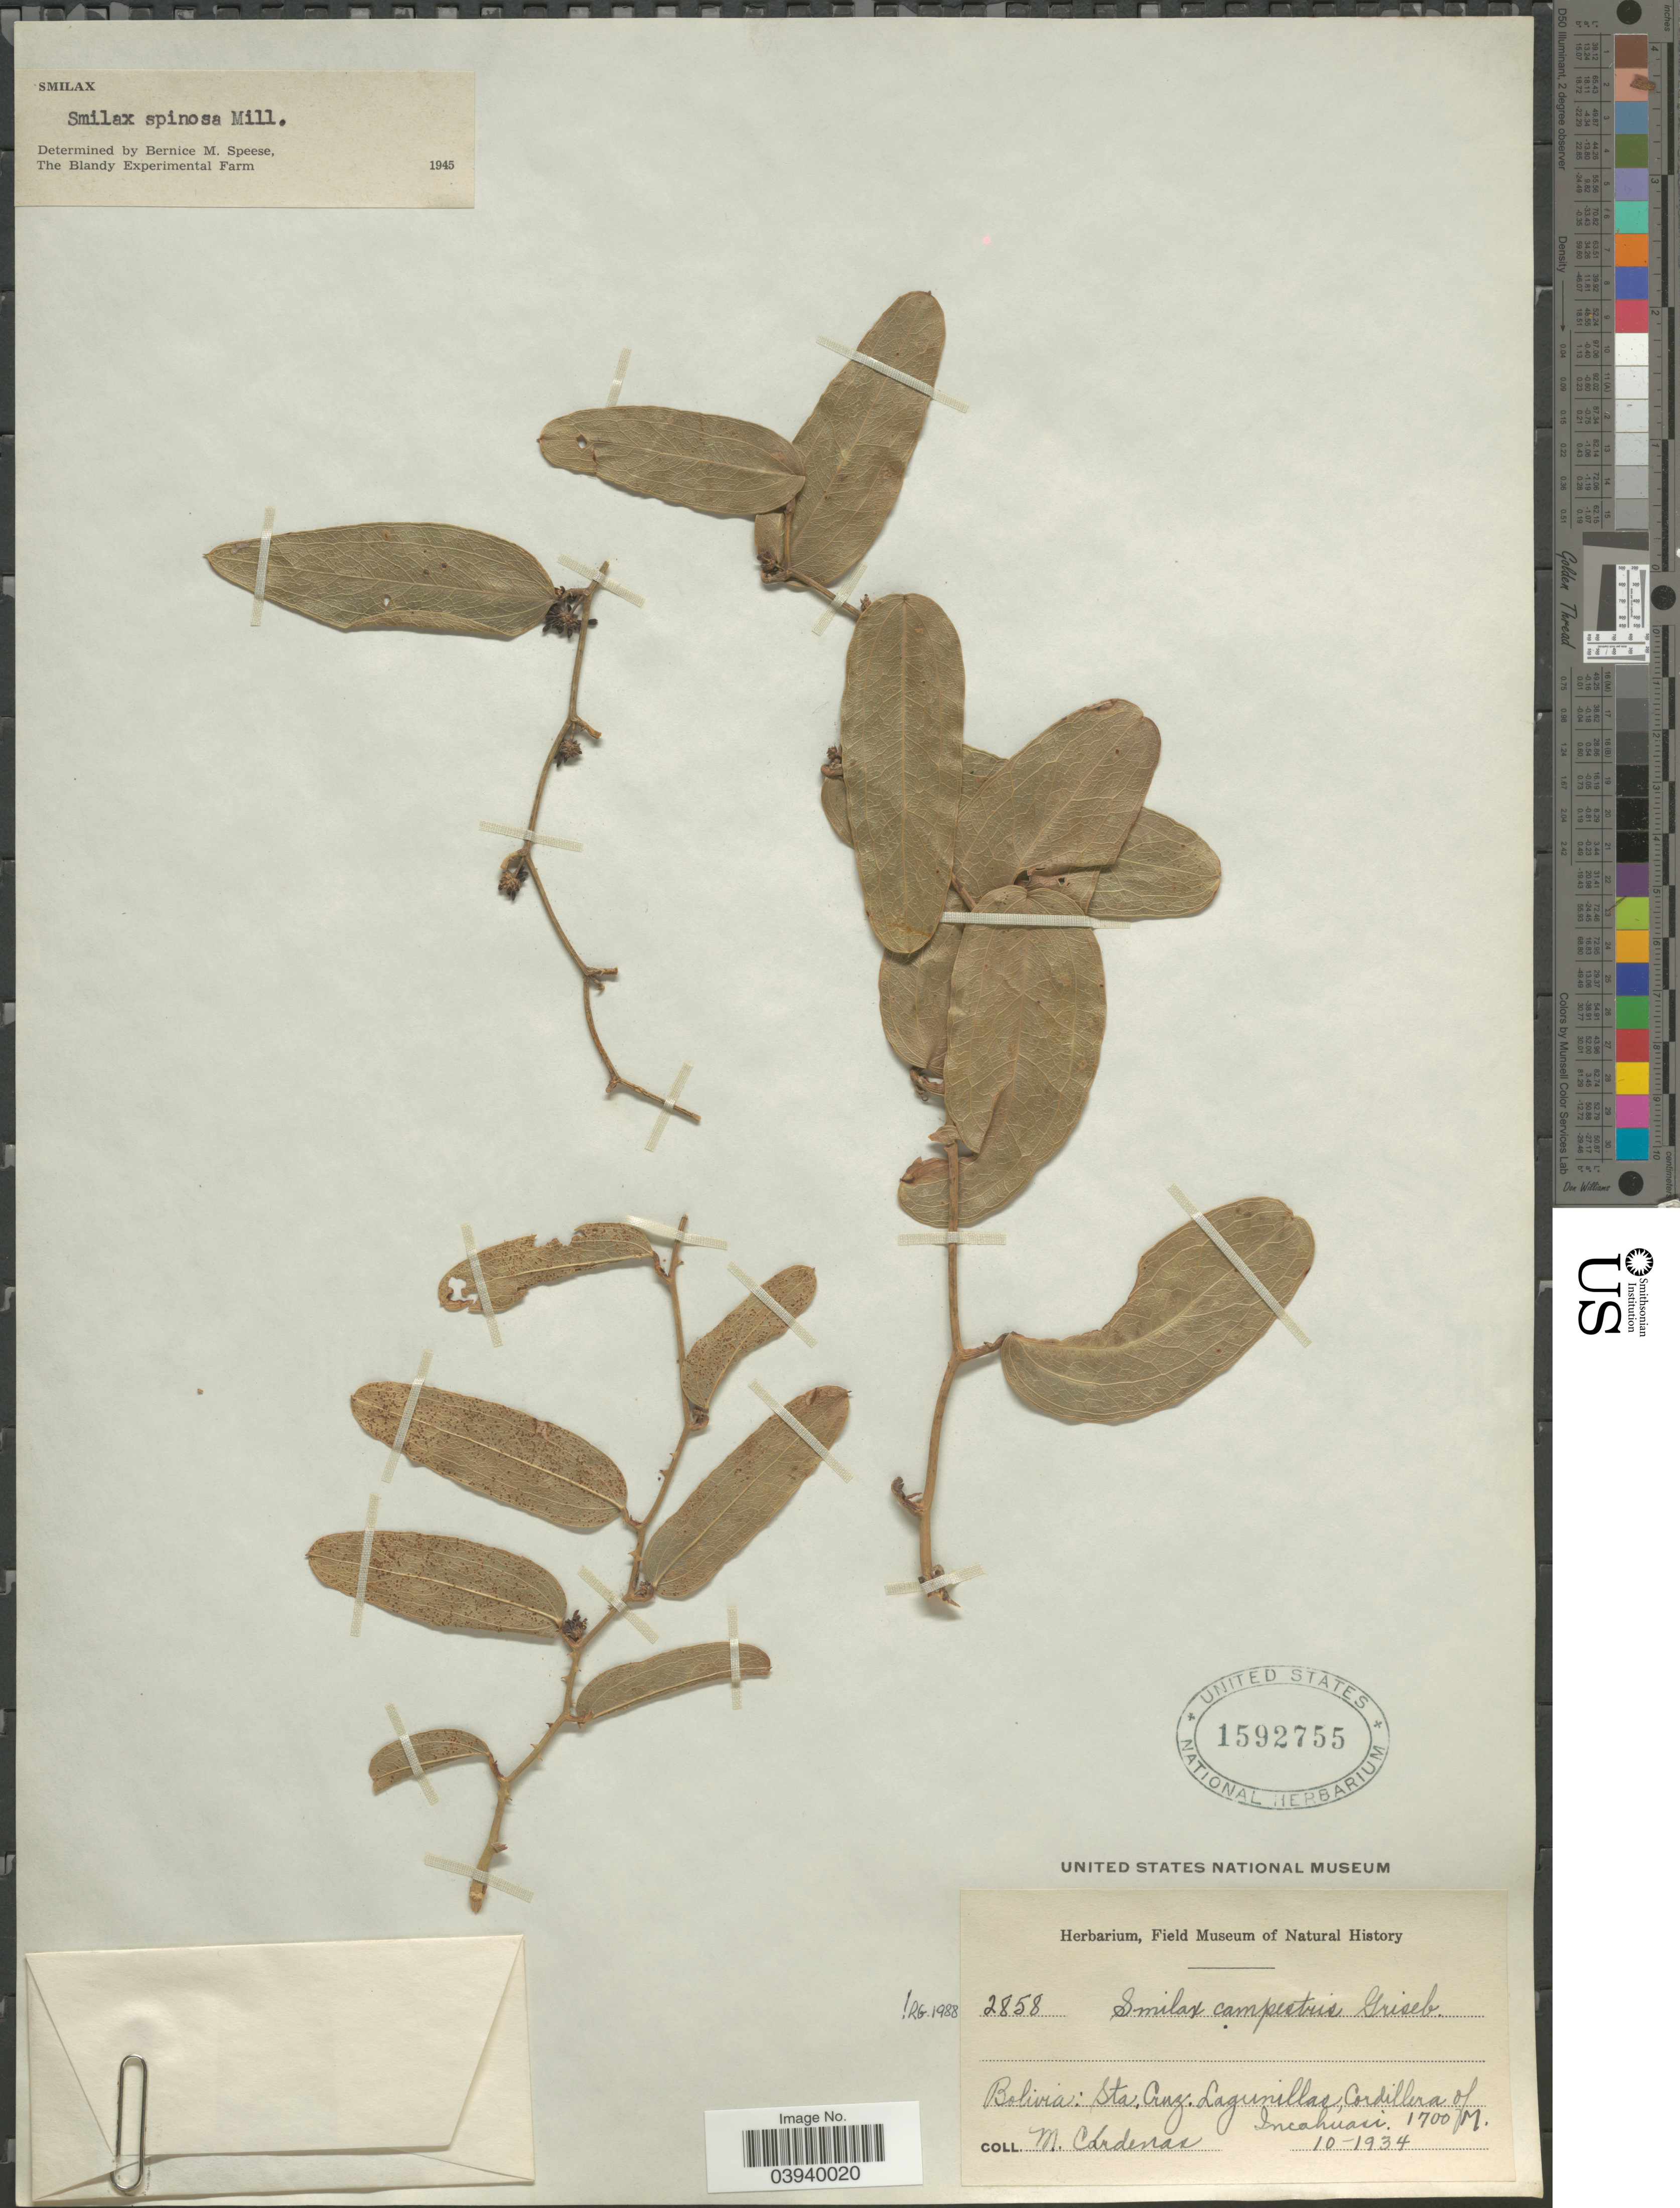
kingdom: Plantae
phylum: Tracheophyta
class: Liliopsida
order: Liliales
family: Smilacaceae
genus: Smilax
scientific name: Smilax aequatorialis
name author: A. DC.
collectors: M. Cárdenas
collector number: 2858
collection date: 1934-10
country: Bolivia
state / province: Santa Cruz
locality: Lagunillas, Cordillera of Incahuasi.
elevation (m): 1700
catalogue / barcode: US 1592755